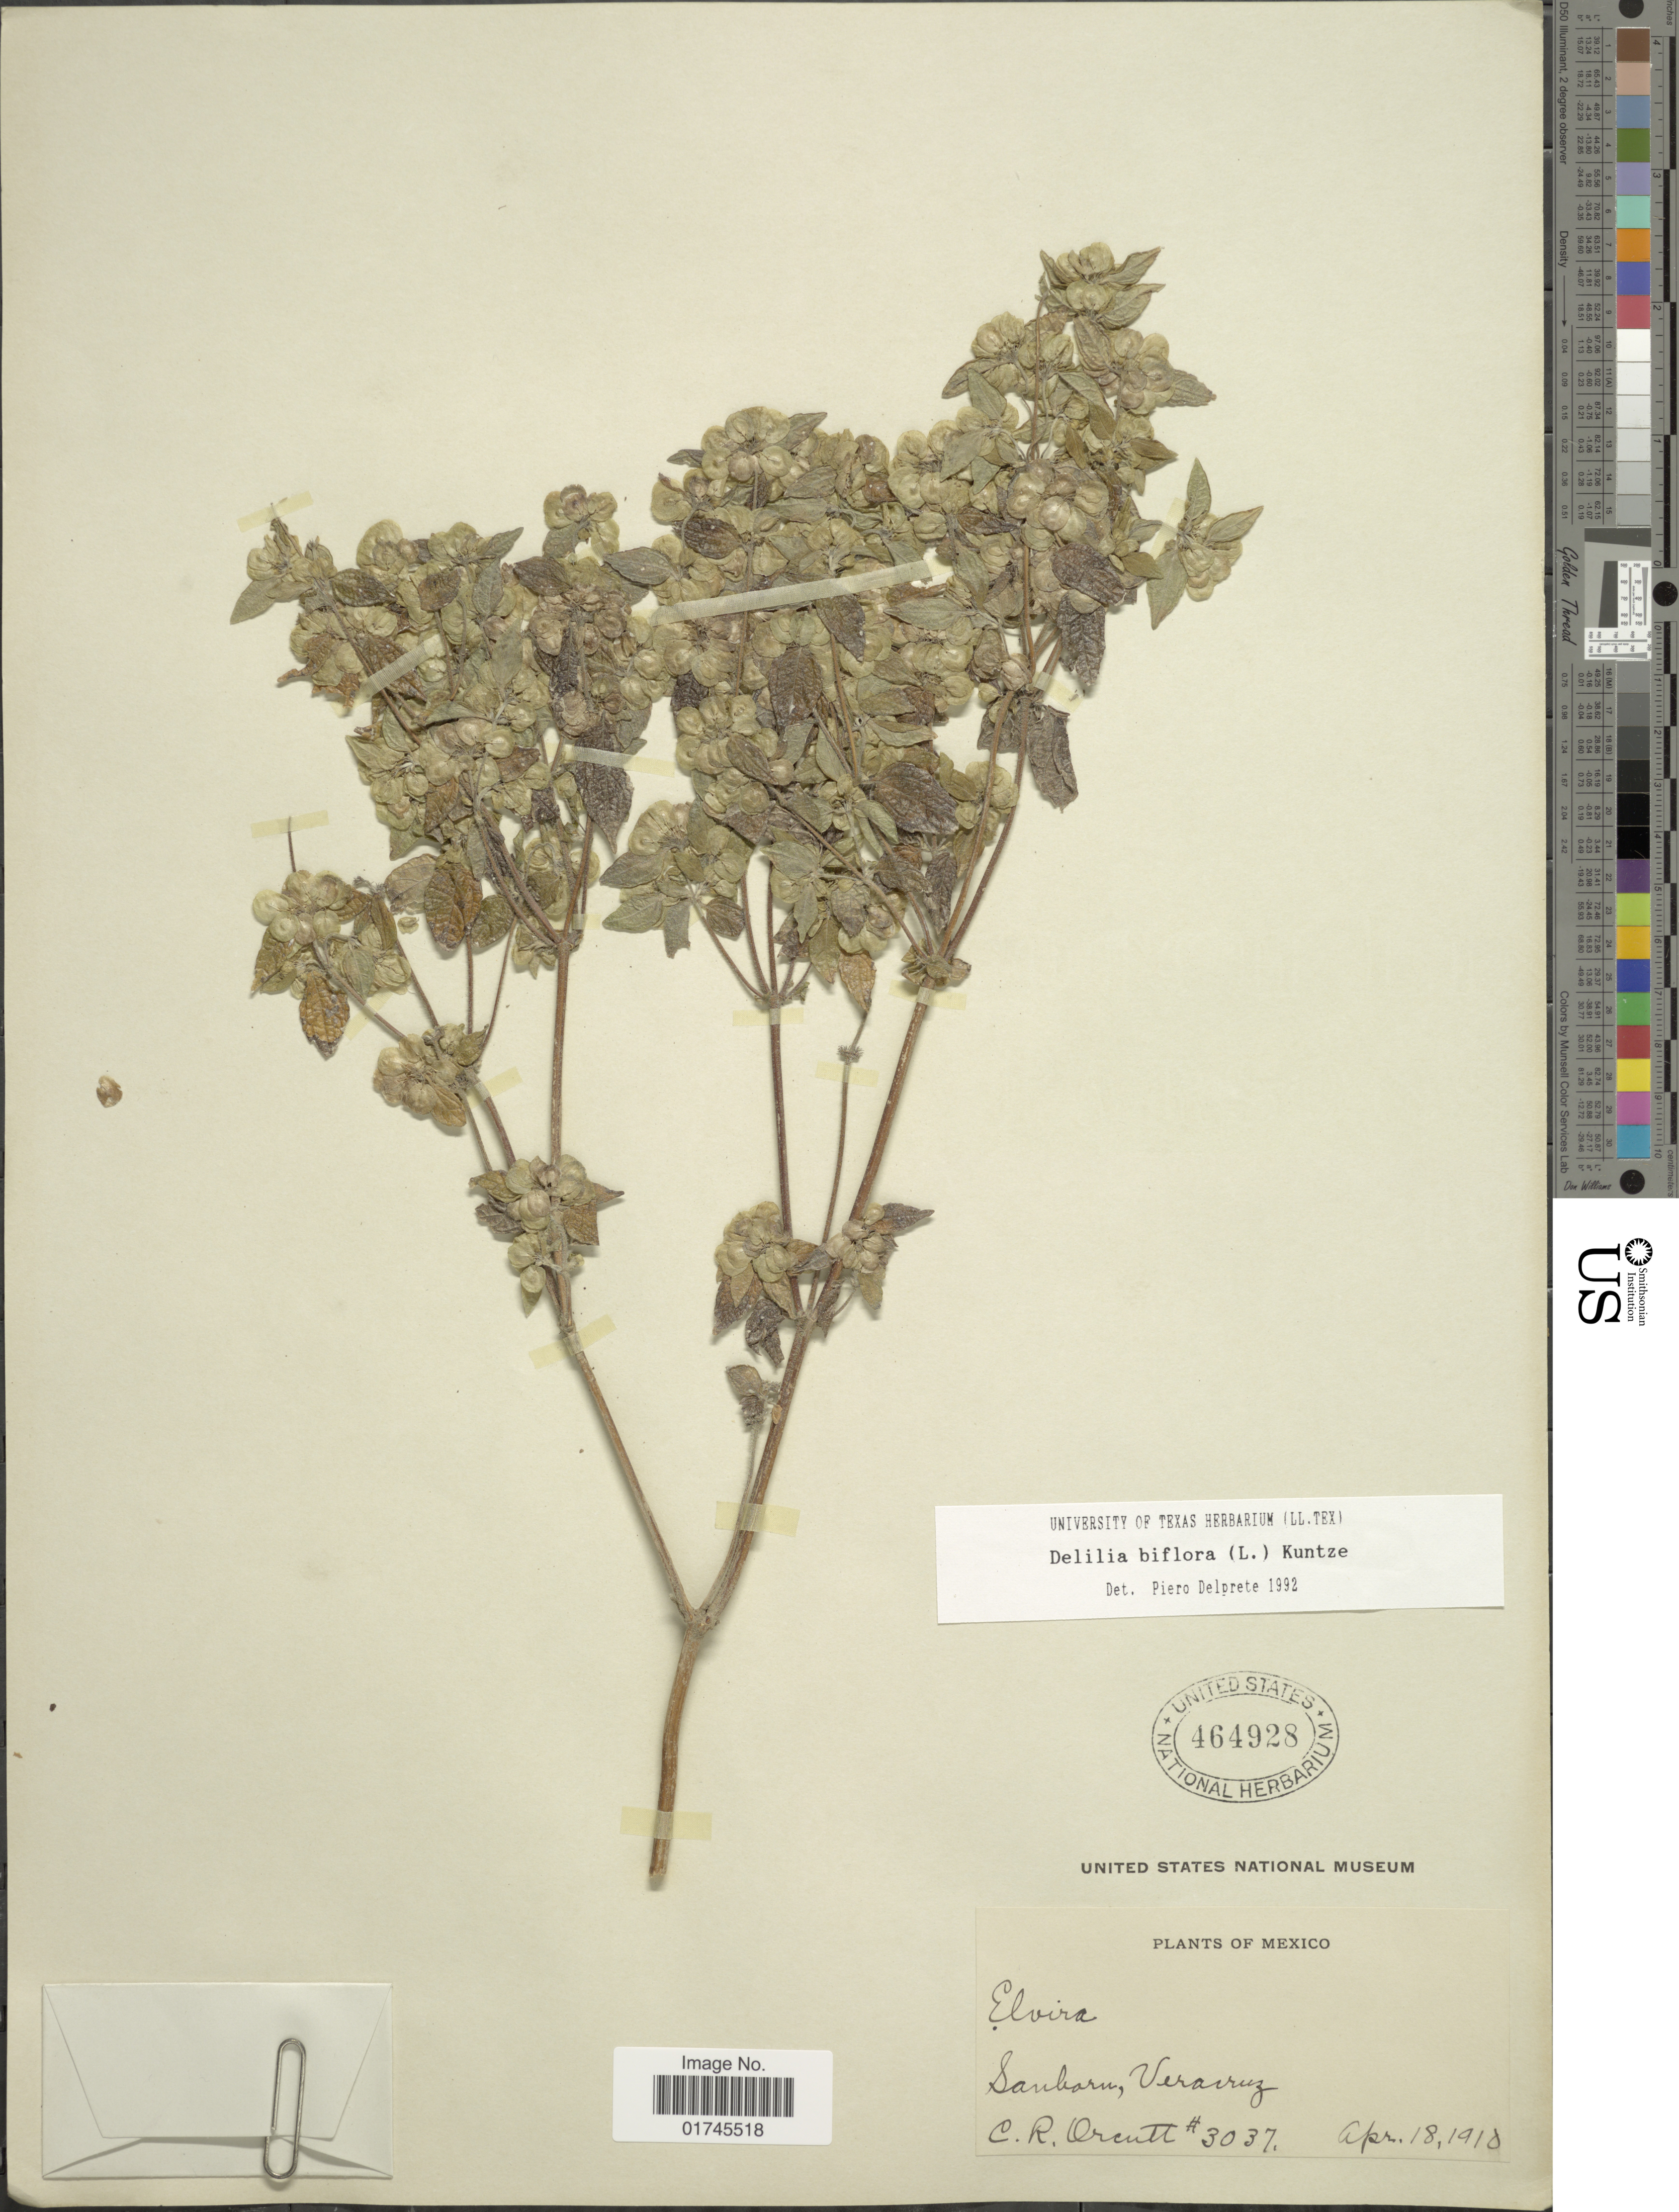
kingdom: Plantae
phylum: Tracheophyta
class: Magnoliopsida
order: Asterales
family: Asteraceae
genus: Delilia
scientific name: Delilia biflora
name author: (L.) Kuntze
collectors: C. R. Orcutt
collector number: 3037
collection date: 1910-04-18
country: Mexico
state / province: Veracruz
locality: Sanborn, Veracruz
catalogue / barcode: US 464928